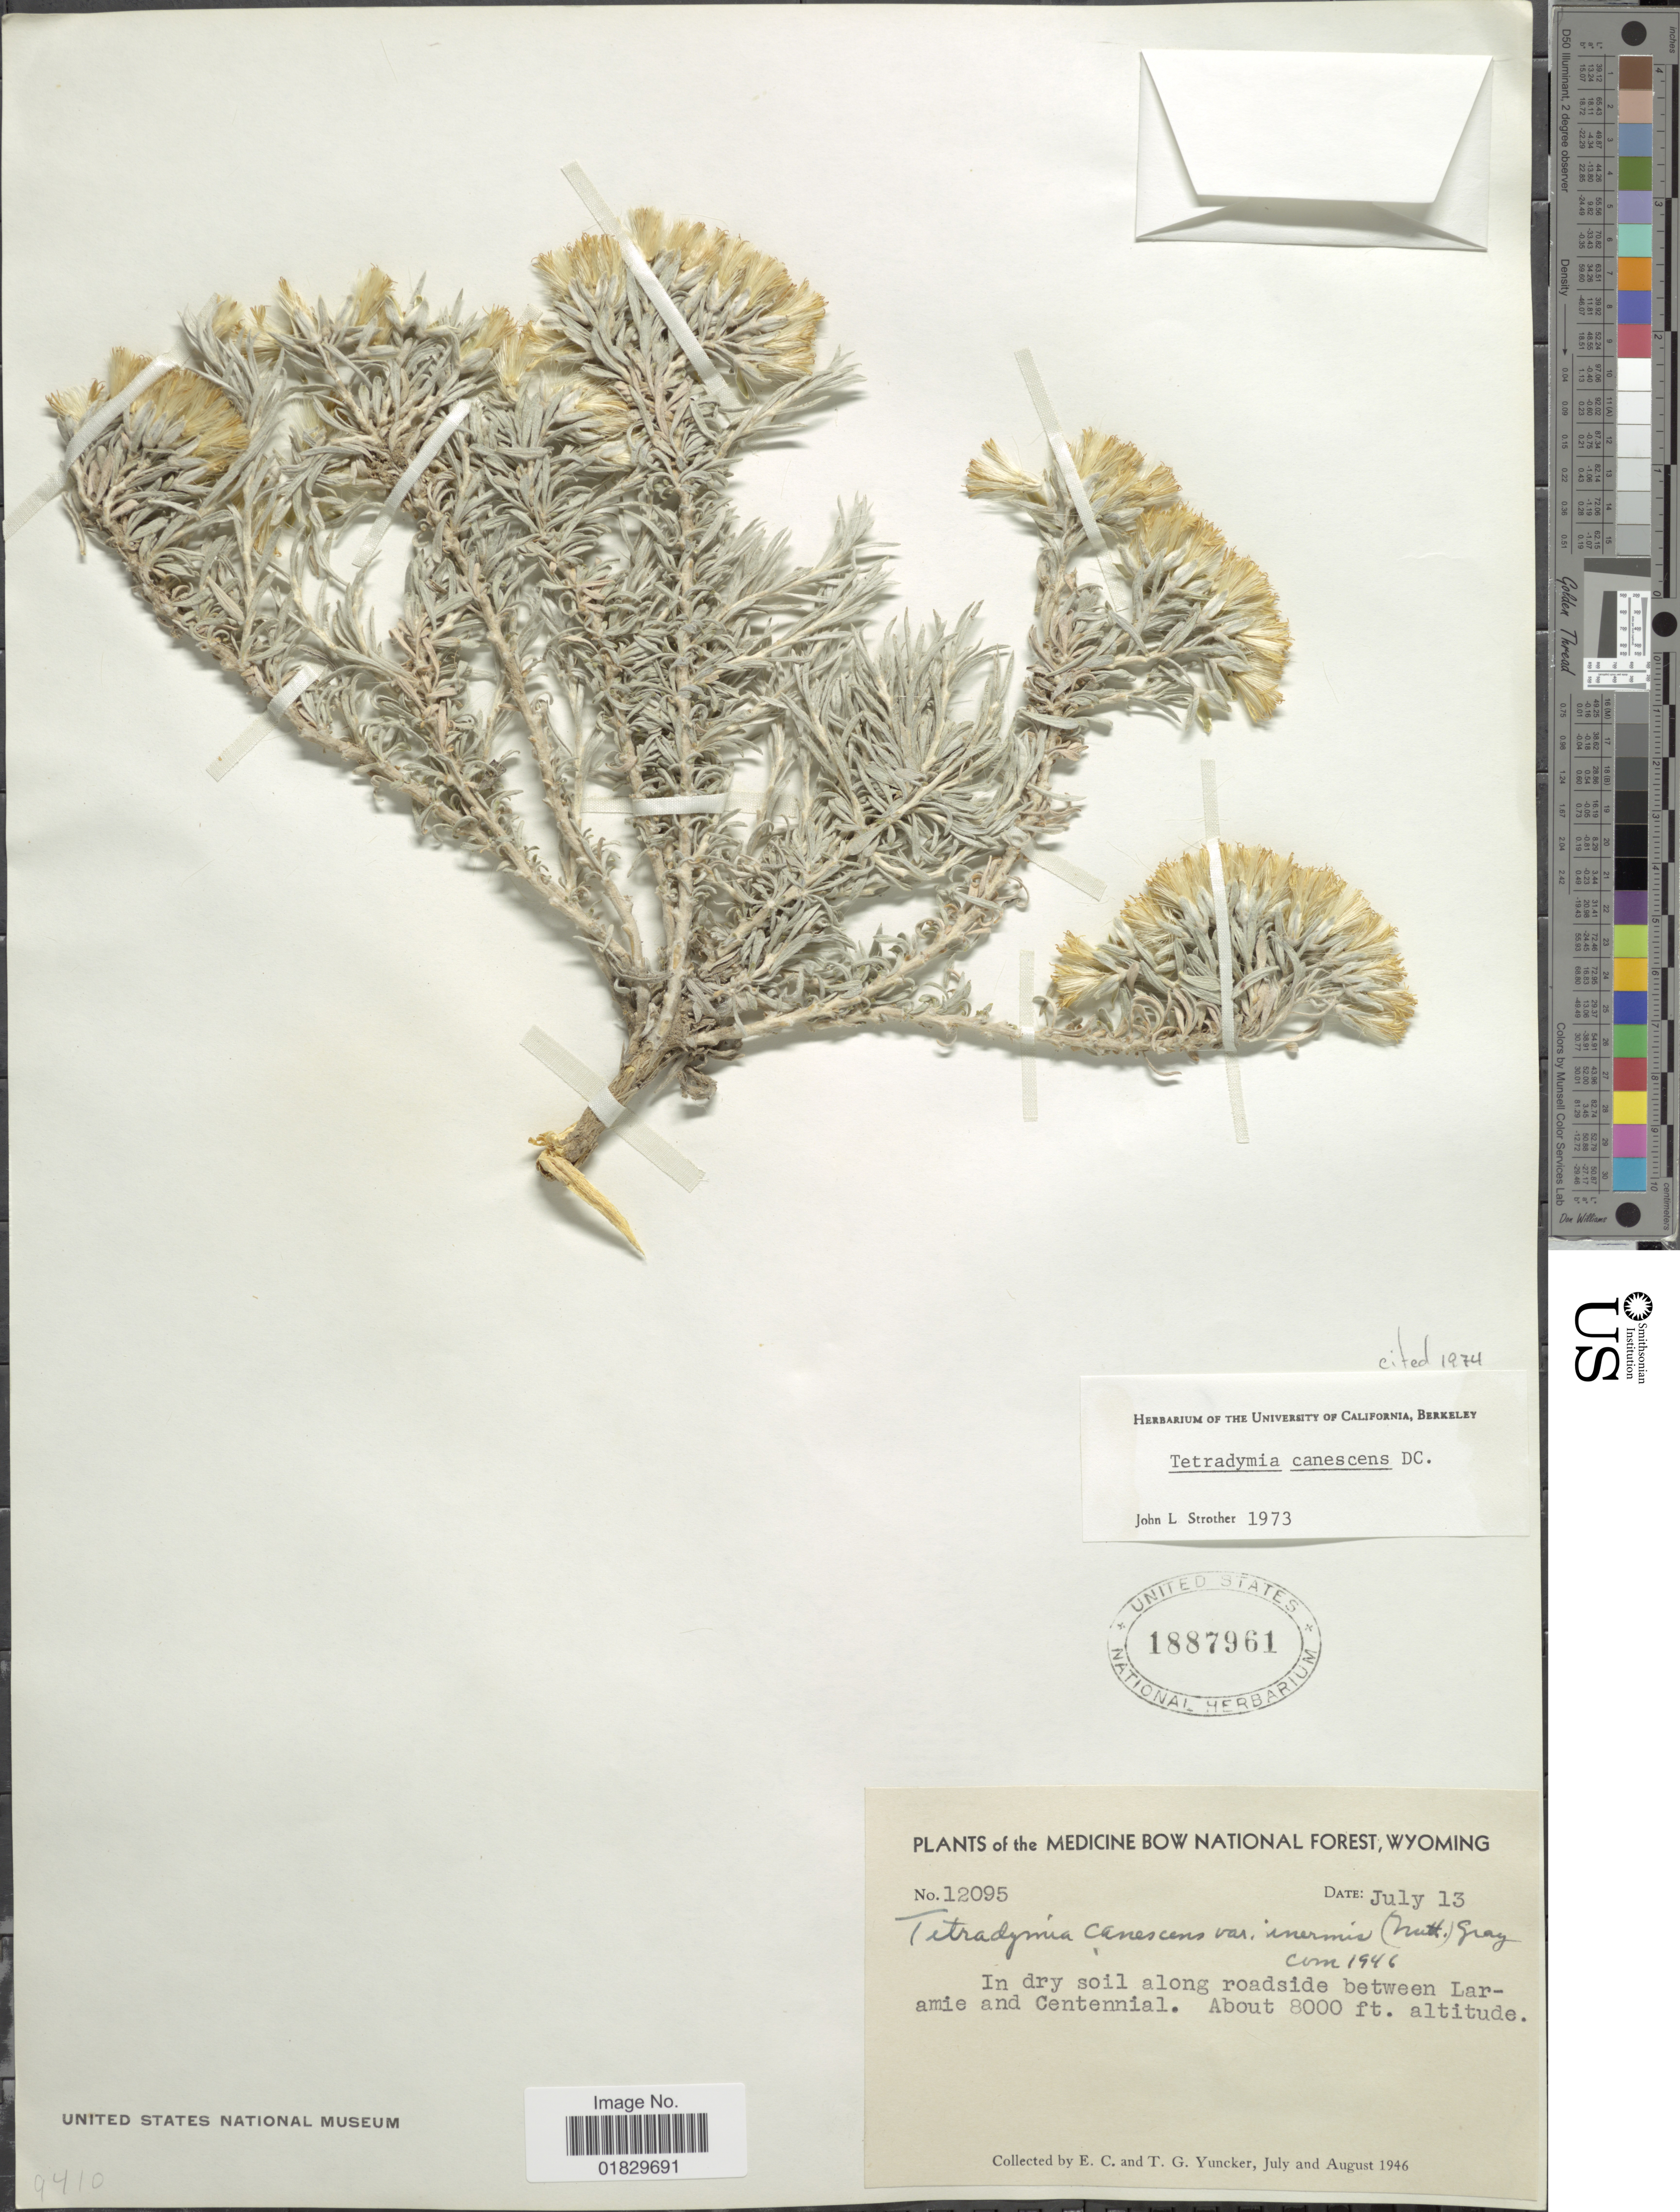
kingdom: Plantae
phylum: Tracheophyta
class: Magnoliopsida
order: Asterales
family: Asteraceae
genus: Tetradymia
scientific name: Tetradymia canescens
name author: DC.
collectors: E. C. Yuncker & T. G. Yuncker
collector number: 12095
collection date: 1946-07-13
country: United States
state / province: Wyoming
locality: Medicine Bow National Forest, Wyoming. In dry soil along roadside between Laramie and Centennial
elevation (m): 2438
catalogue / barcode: US 1887961